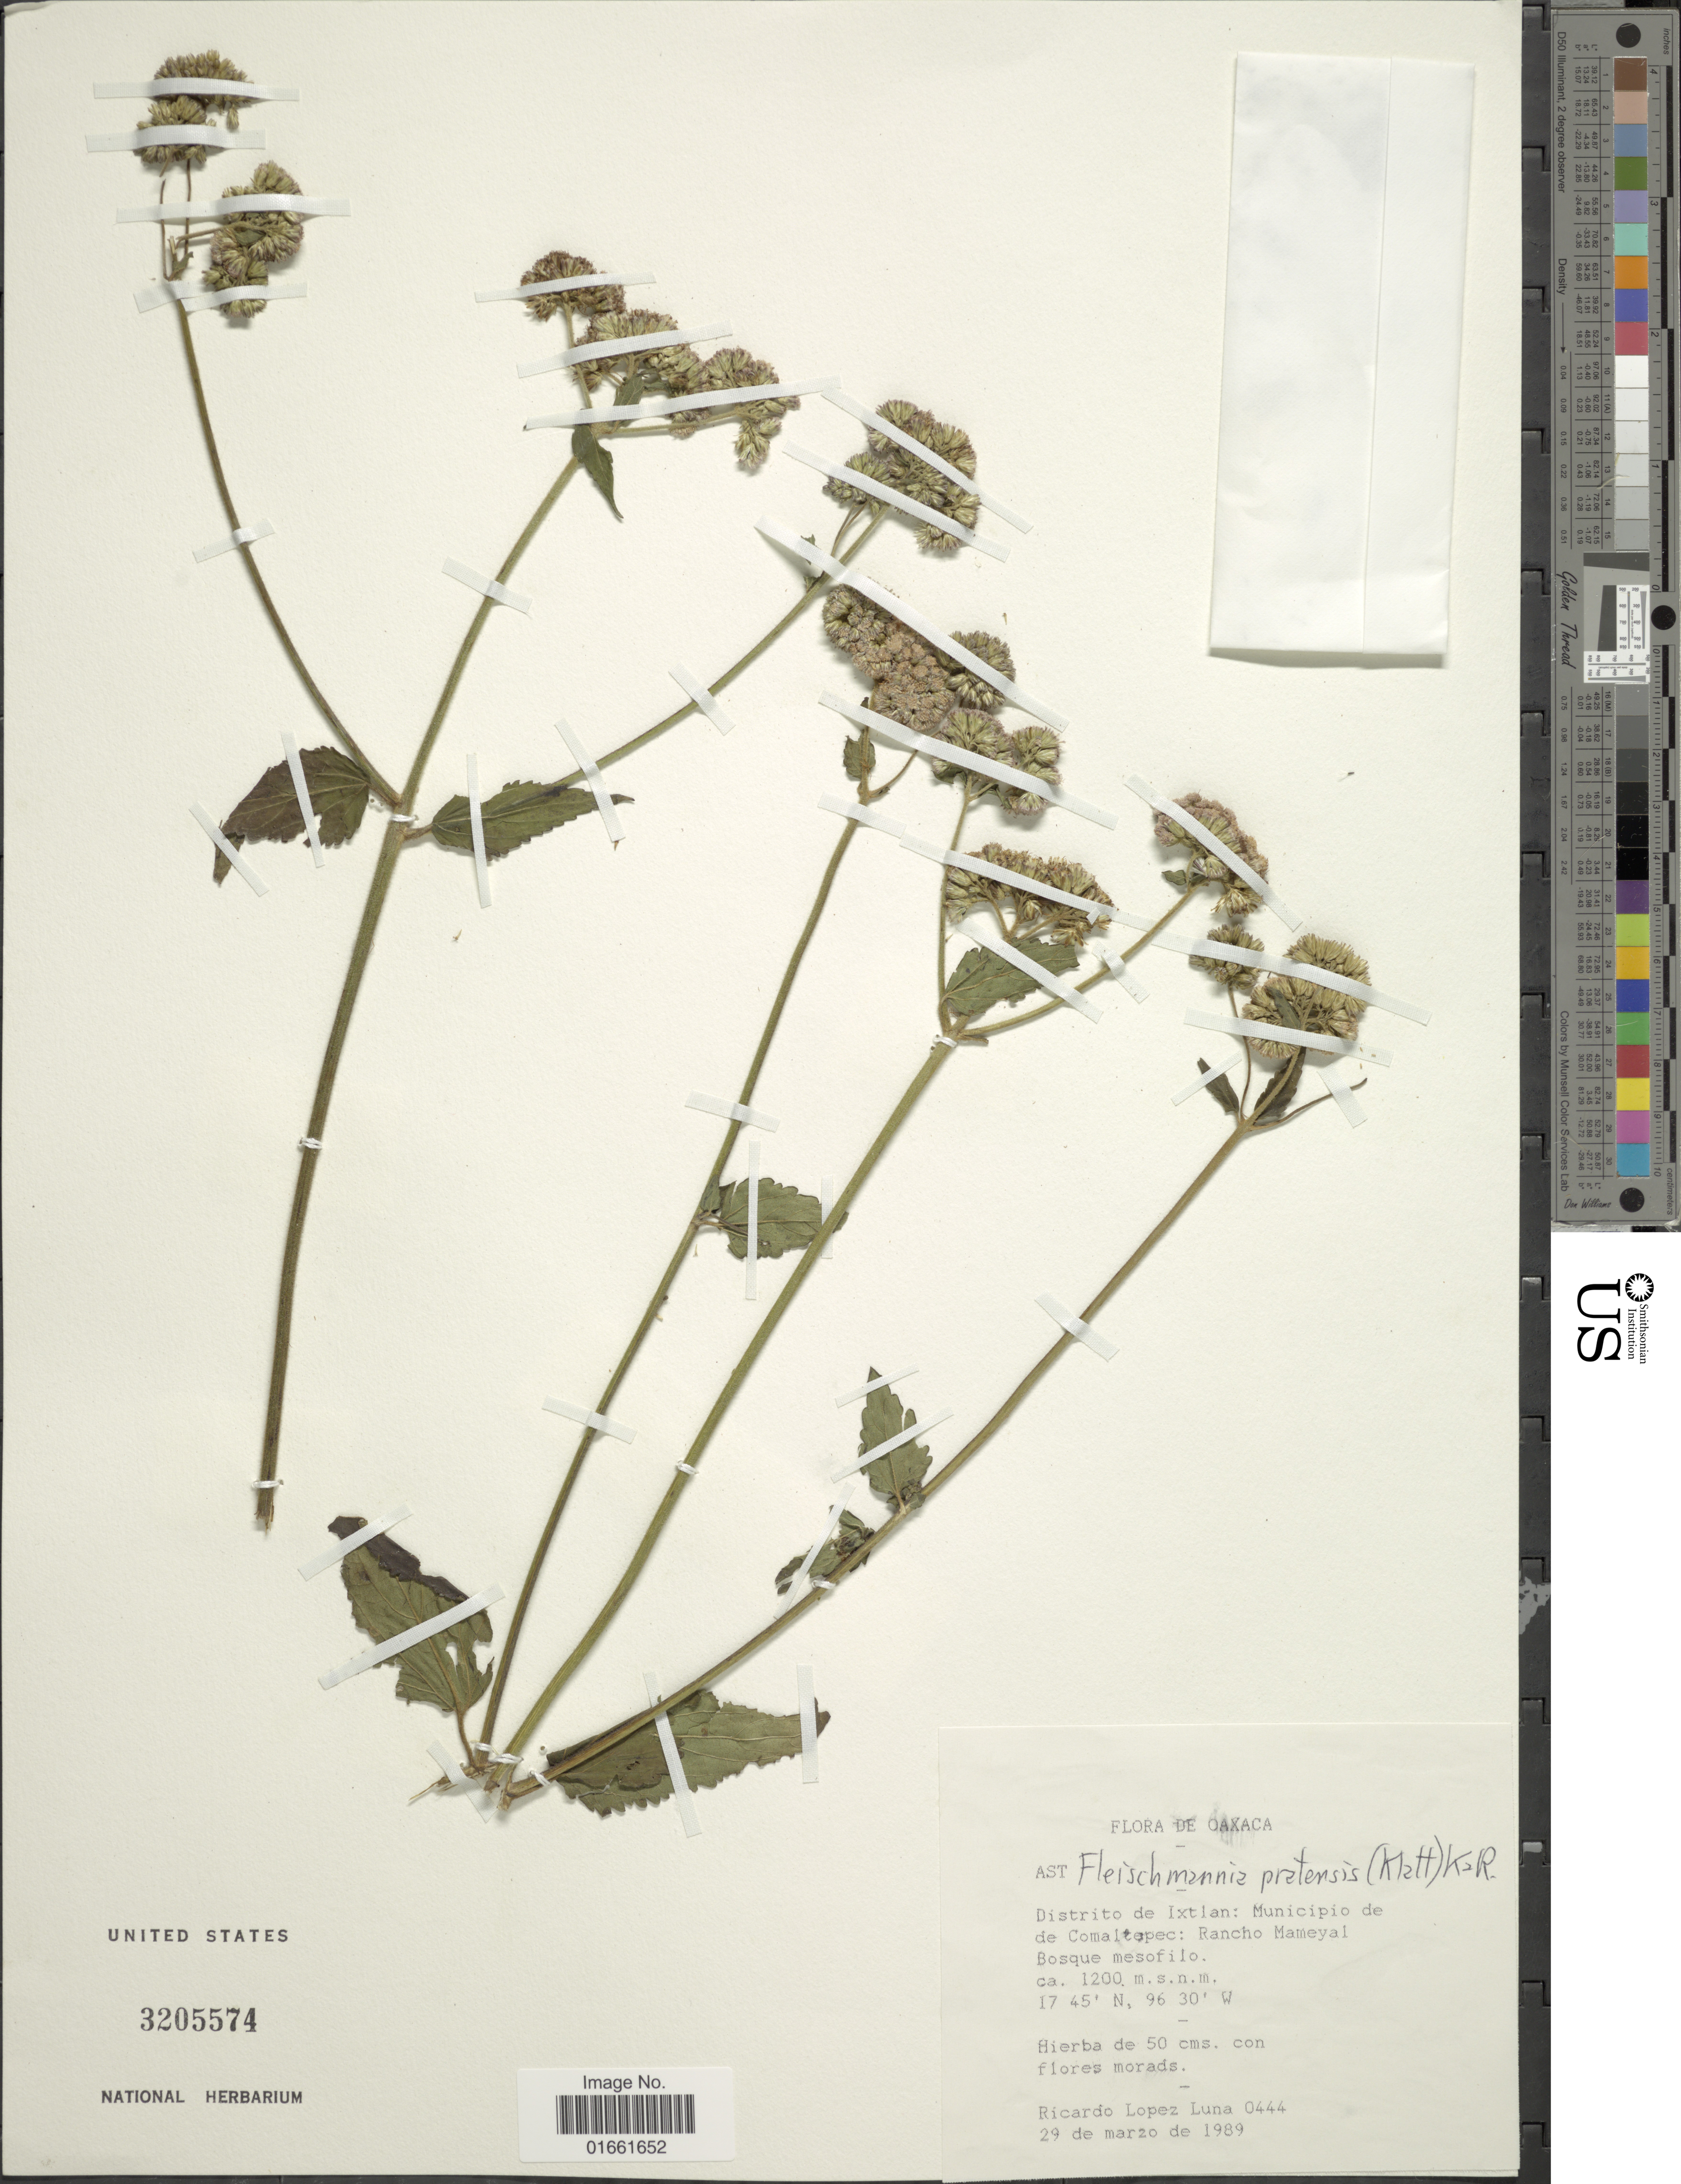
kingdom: Plantae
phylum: Tracheophyta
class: Magnoliopsida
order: Asterales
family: Asteraceae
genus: Fleischmannia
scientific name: Fleischmannia pratensis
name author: (Klatt) R.M. King & H. Rob.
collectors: R. López Luna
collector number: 444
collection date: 1989-03-29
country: Mexico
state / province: Oaxaca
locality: Distrito de Ixtlan: Municipio de Comaltepec, Rancho Mameyal.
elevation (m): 1200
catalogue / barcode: US 3205574